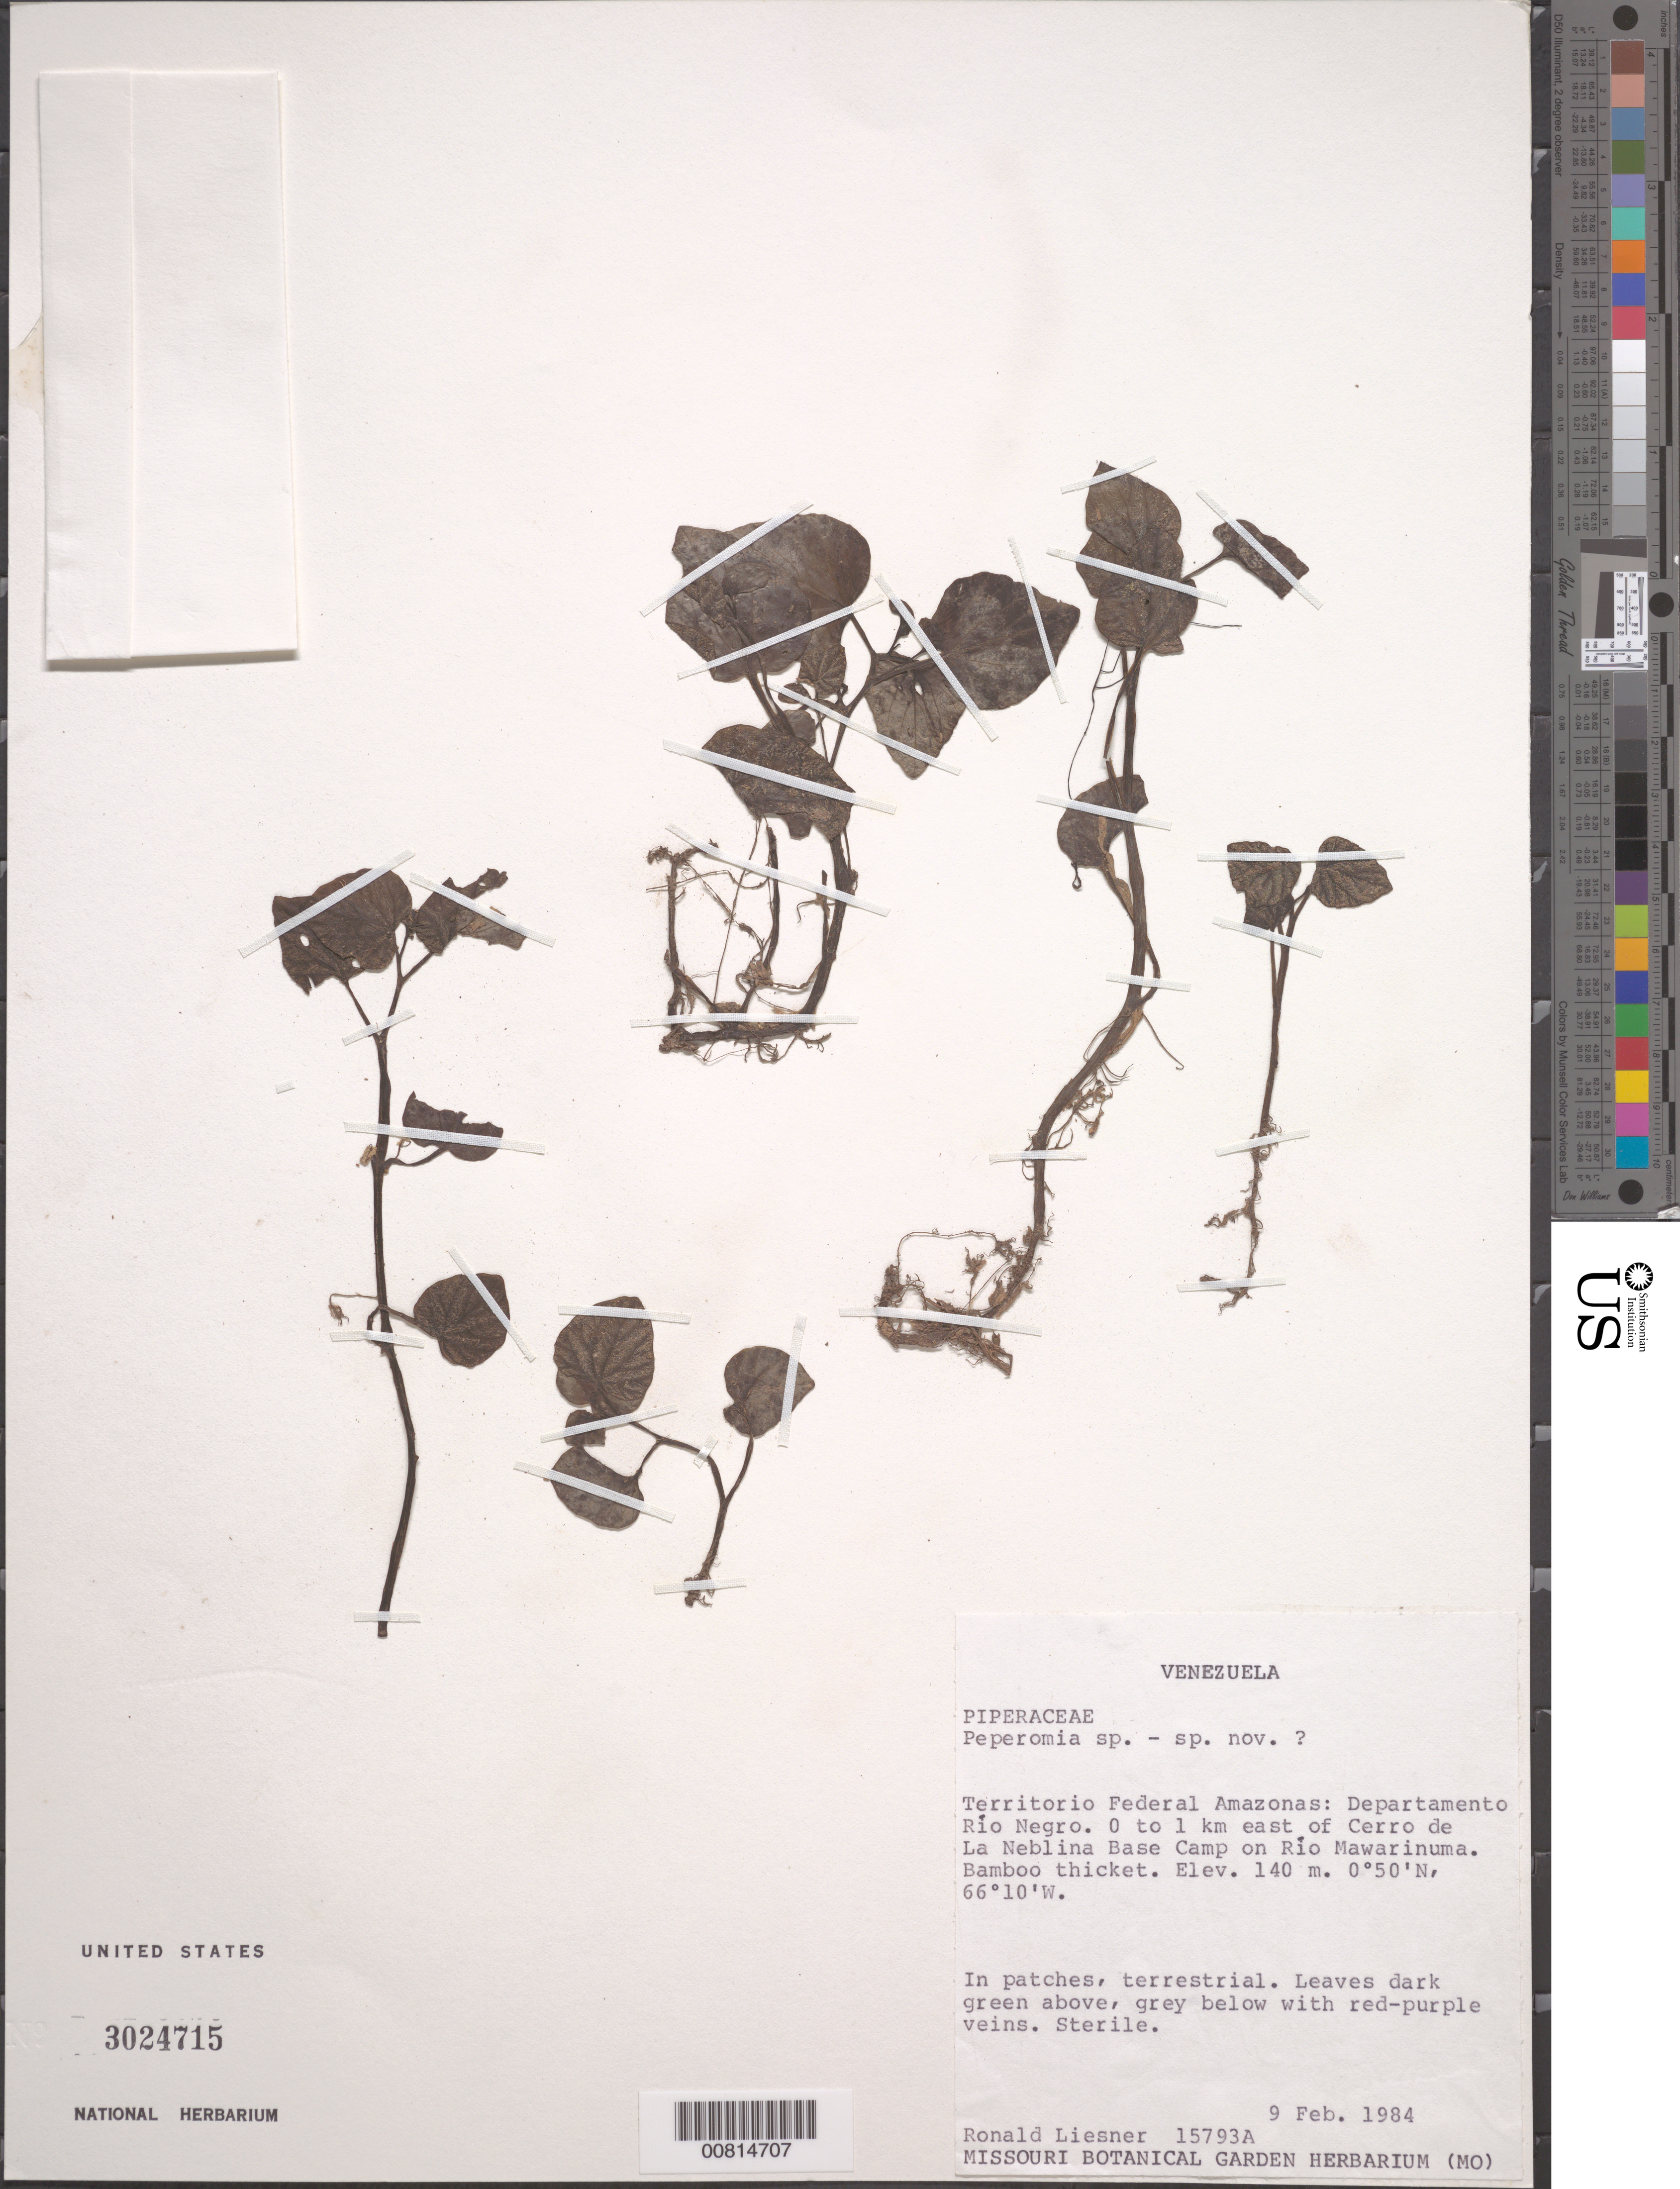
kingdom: Plantae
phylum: Tracheophyta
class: Magnoliopsida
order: Piperales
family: Piperaceae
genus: Peperomia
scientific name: Peperomia spruceana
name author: Benth. ex C. DC.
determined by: Jiménez, José Estaban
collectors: R. L. Liesner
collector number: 15793 A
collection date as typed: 9-Feb-84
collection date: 1984-02-09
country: Venezuela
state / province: Amazonas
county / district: Río Negro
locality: Río Mawarinuma, 0-1 km E of Cerro de La Neblina Base Camp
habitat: Bamboo thicket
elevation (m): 140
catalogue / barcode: US 3024715